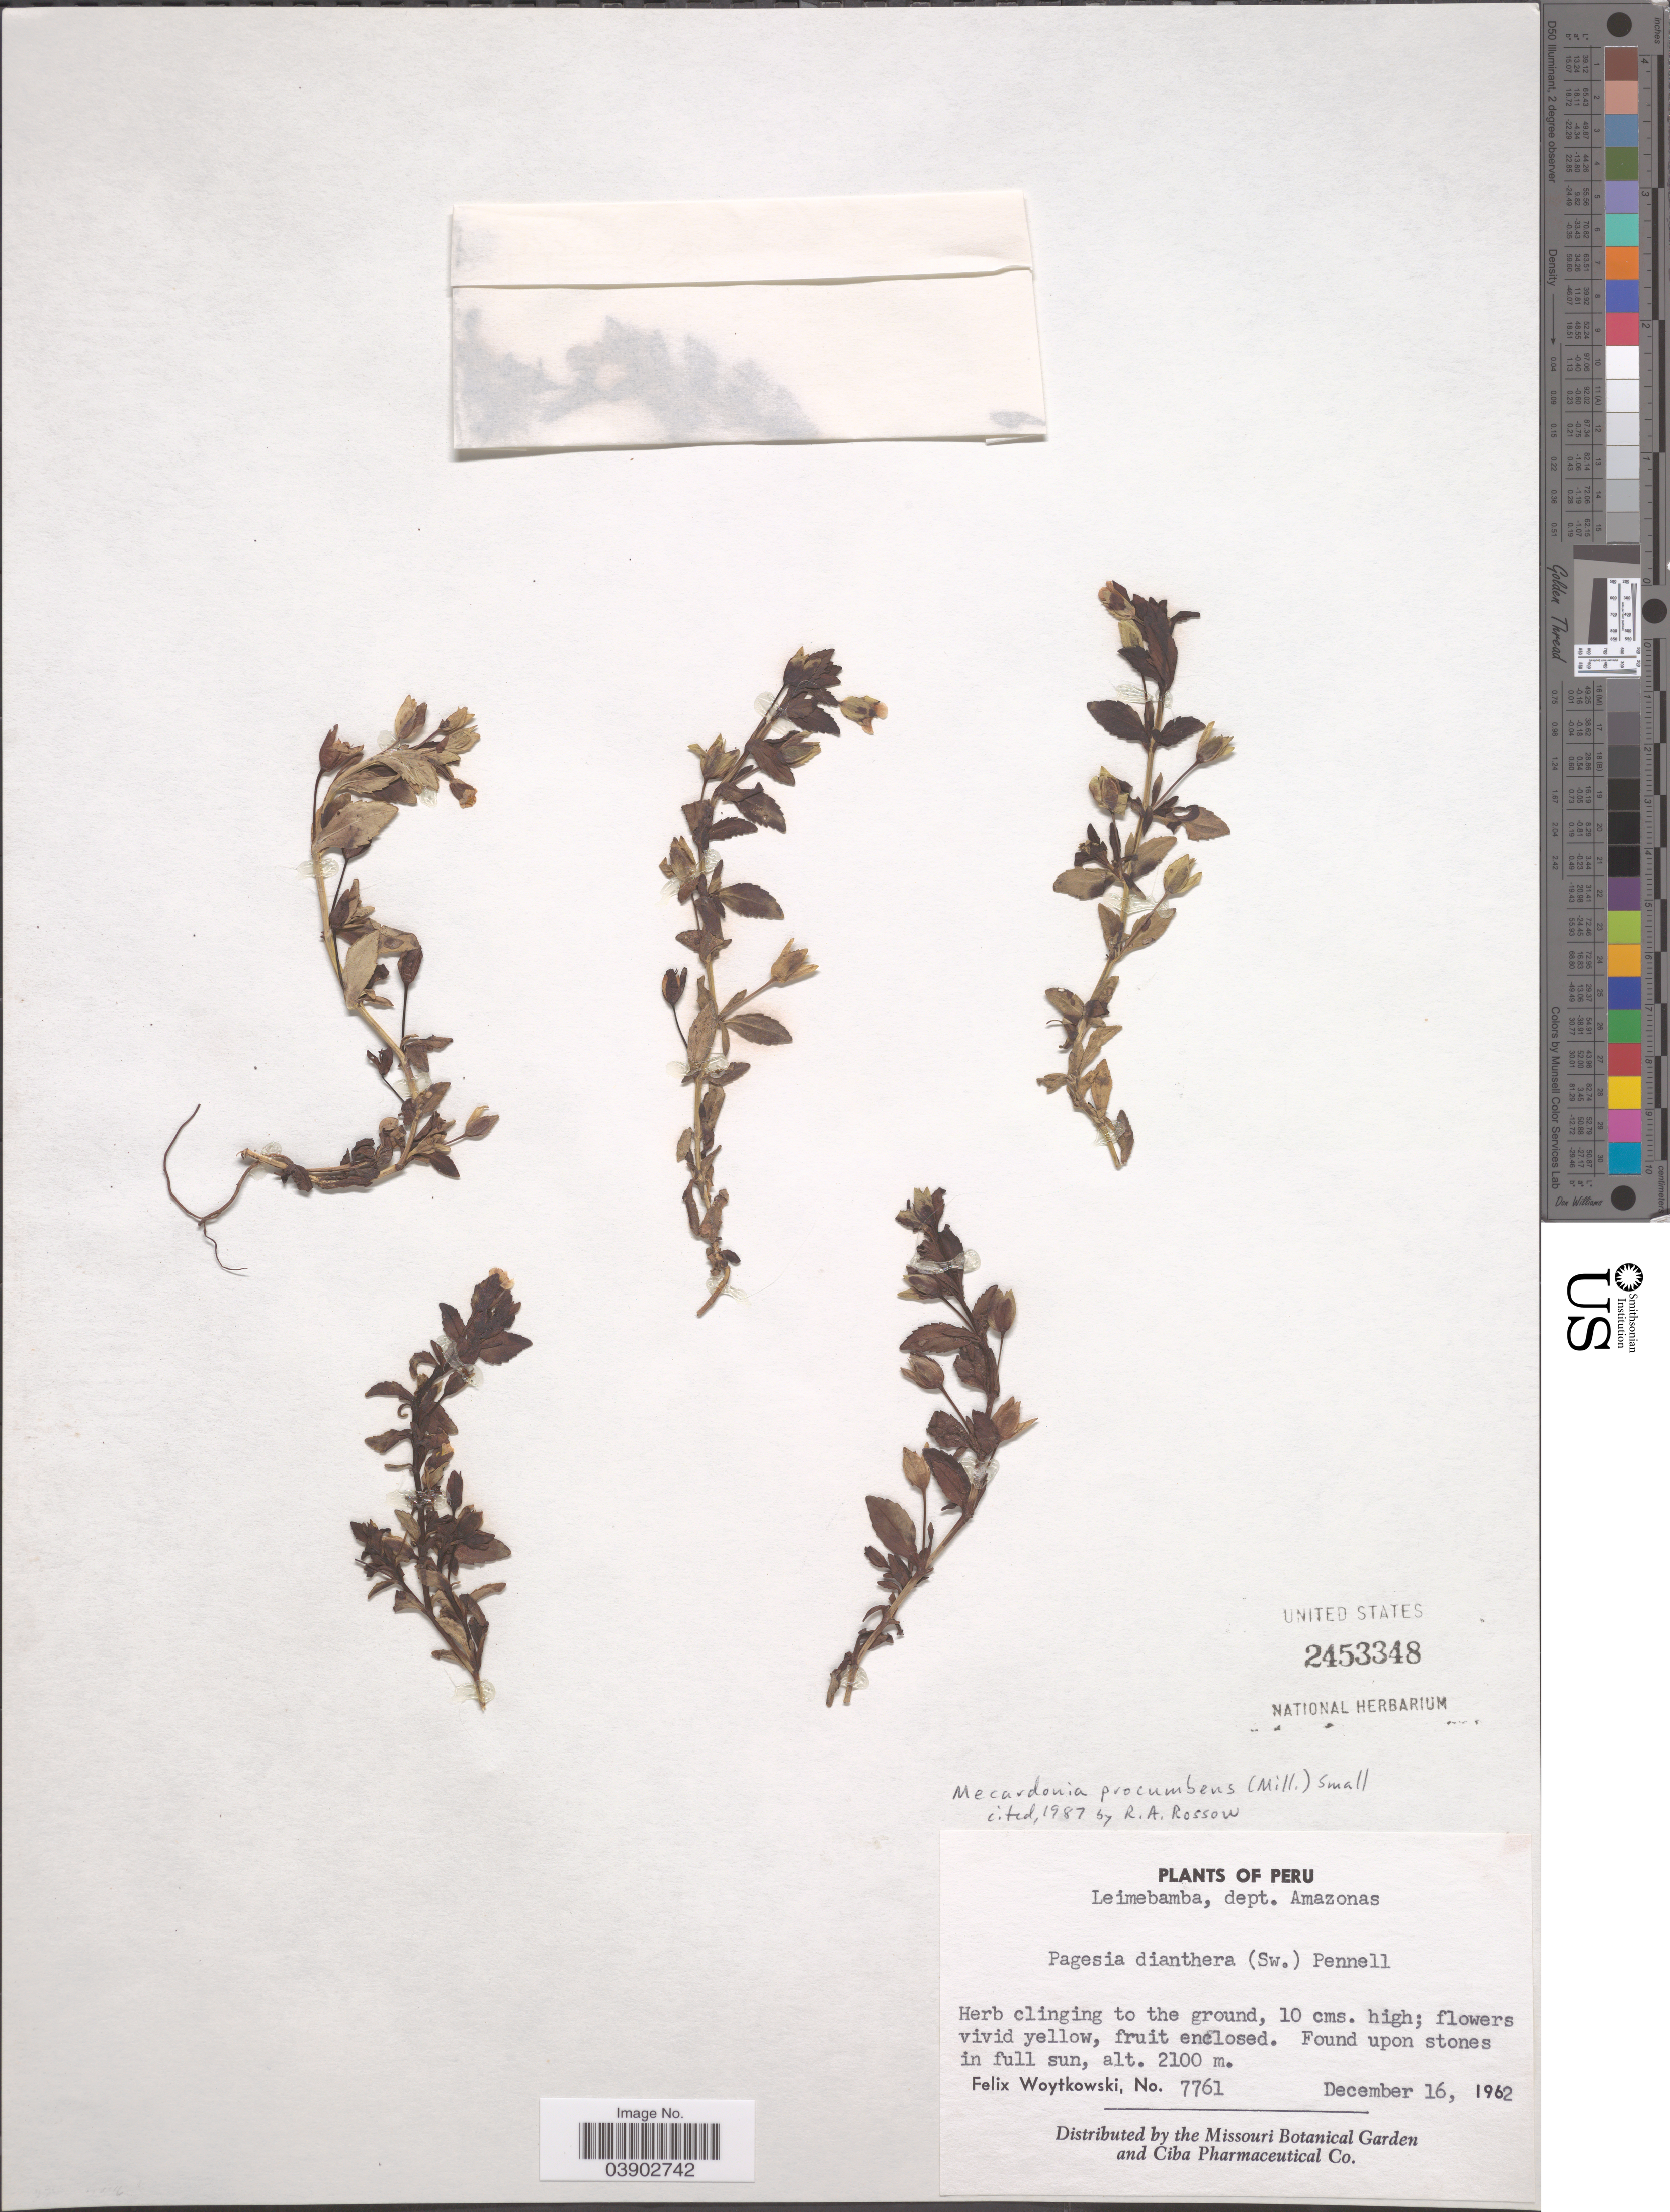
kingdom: Plantae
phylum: Tracheophyta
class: Magnoliopsida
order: Lamiales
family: Plantaginaceae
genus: Mecardonia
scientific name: Mecardonia procumbens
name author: (Mill.) Small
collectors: F. Woytkowski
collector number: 7761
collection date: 1962-12-16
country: Peru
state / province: Amazonas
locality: Leimebamba, dept. Amazonas.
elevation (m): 2100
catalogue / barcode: US 2453348